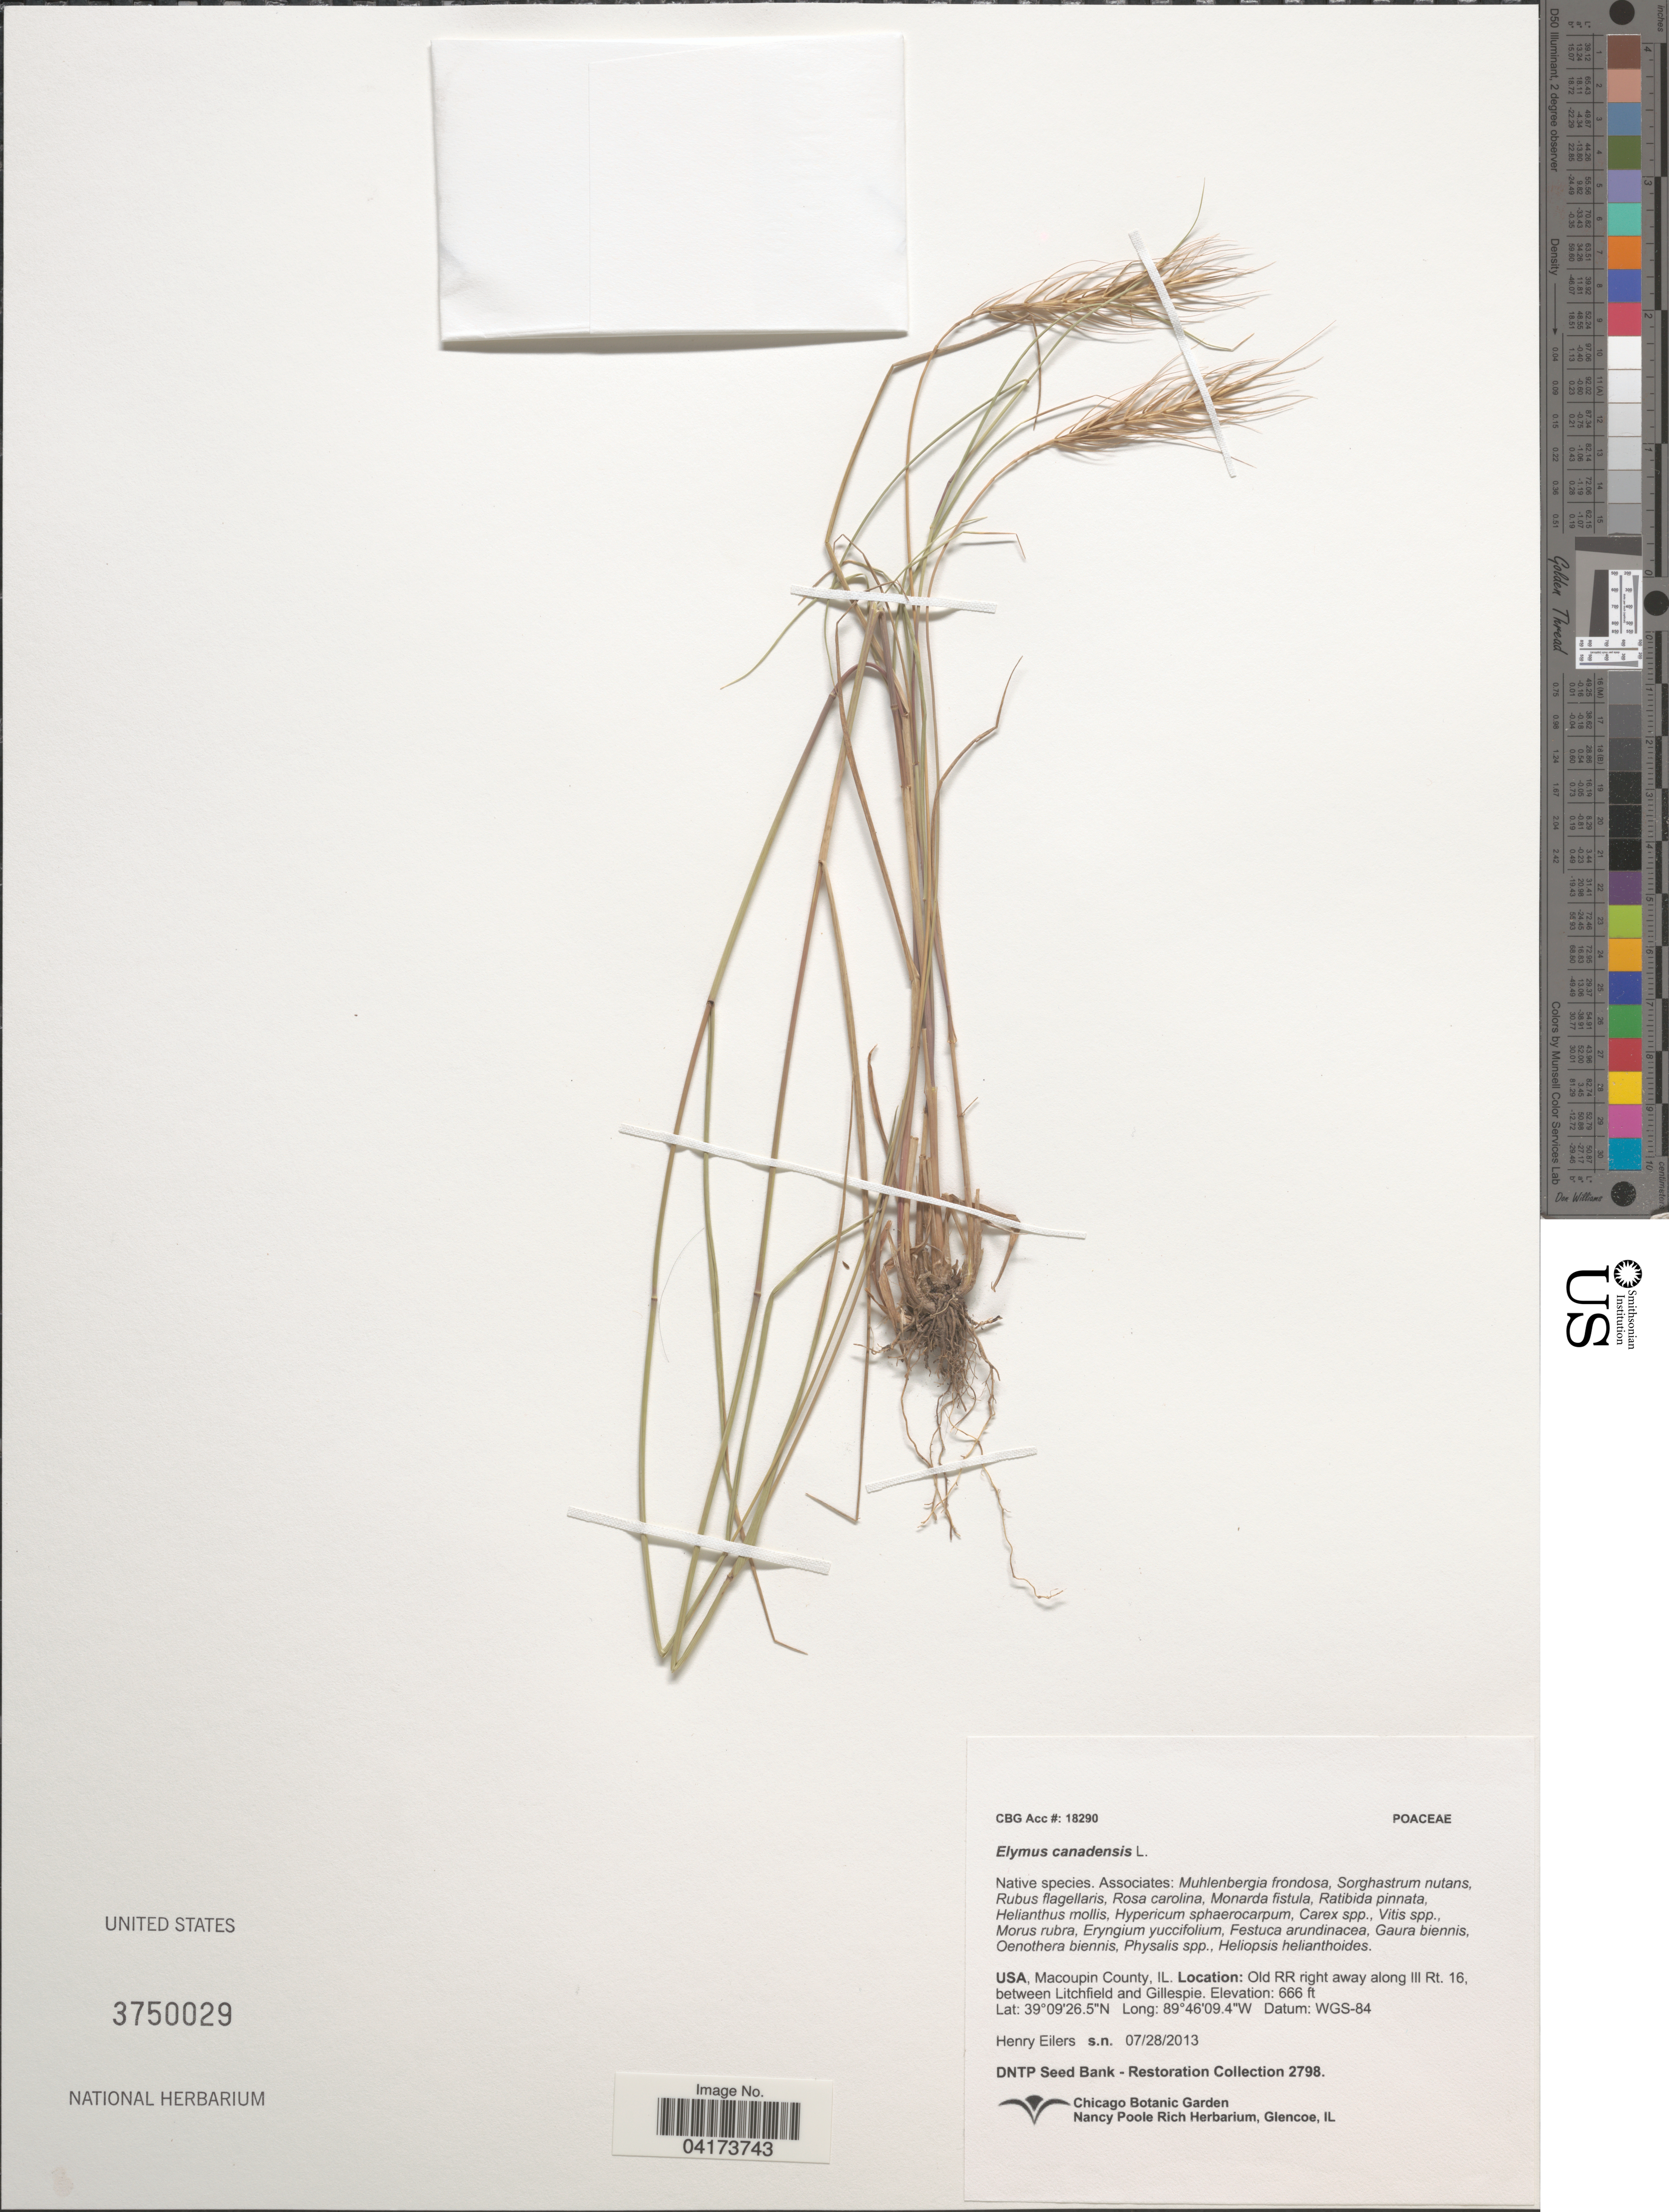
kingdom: Plantae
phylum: Tracheophyta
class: Liliopsida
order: Poales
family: Poaceae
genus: Elymus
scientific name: Elymus canadensis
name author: L.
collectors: H. Eilers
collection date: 2013-07-28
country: United States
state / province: Illinois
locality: Macoupin County. Old RR right away along Ill Rt. 16, between Litchfield and Gillespie.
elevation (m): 203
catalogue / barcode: US 3750029